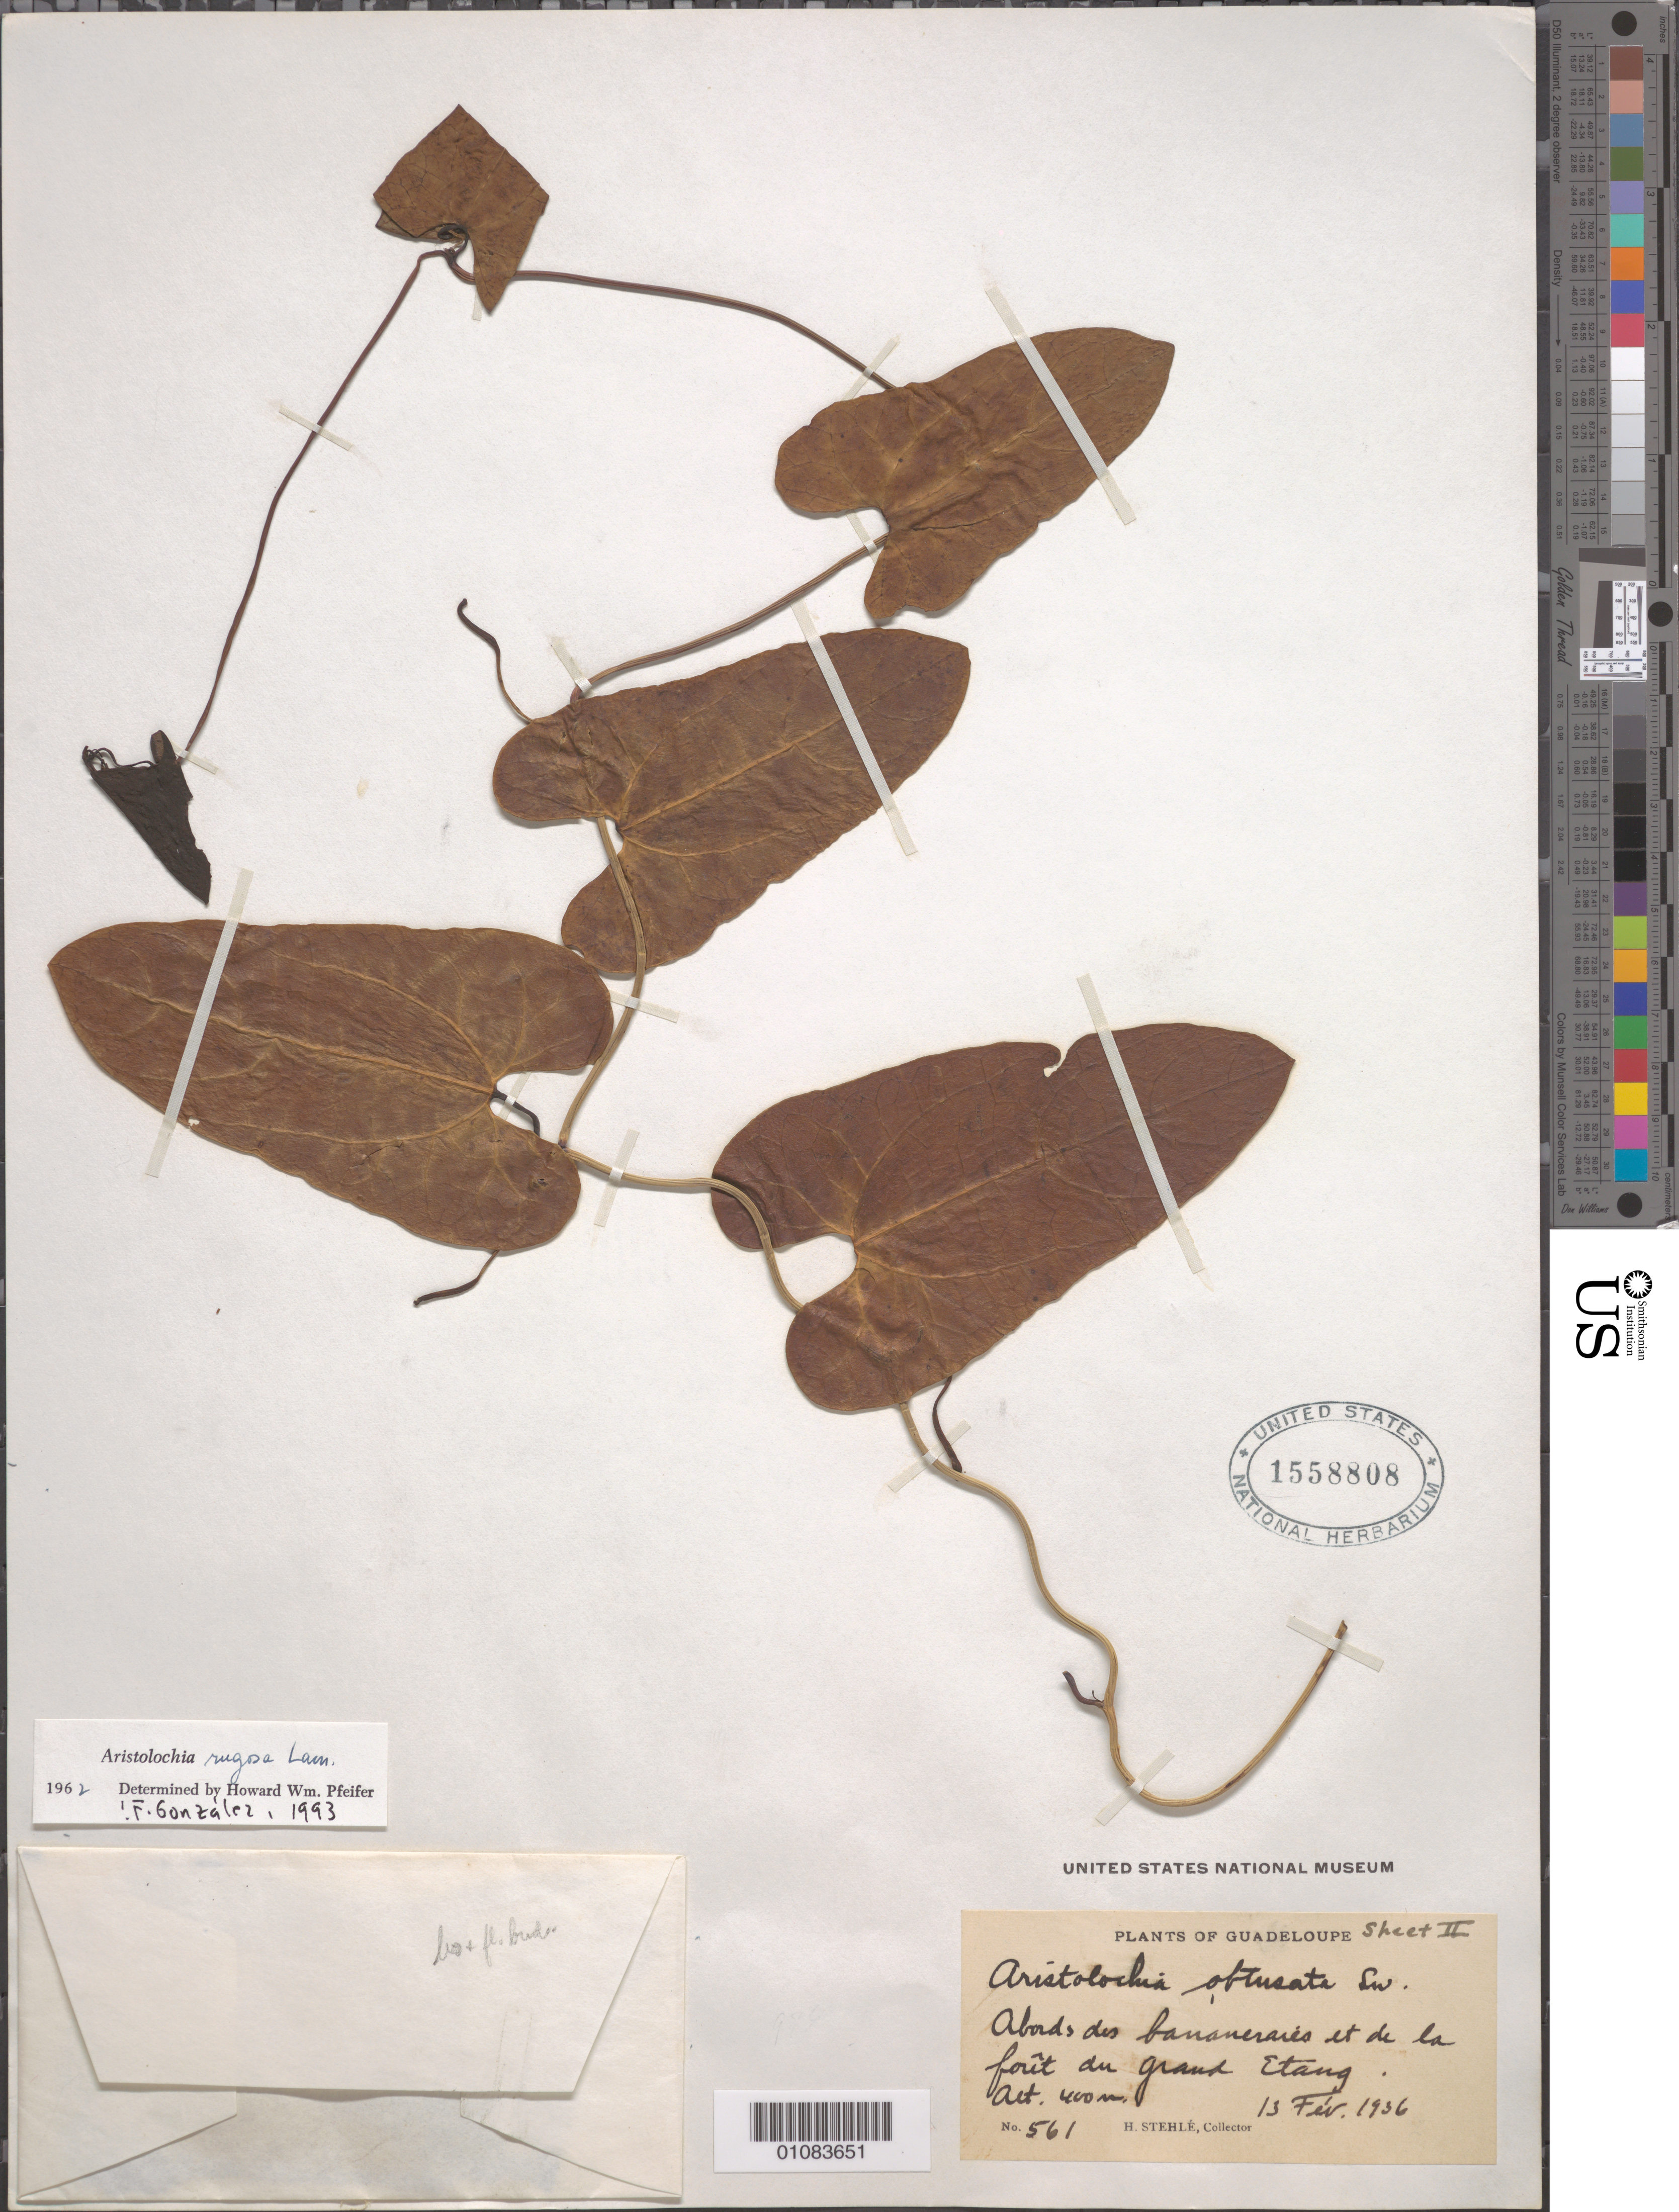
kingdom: Plantae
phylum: Tracheophyta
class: Magnoliopsida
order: Piperales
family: Aristolochiaceae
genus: Aristolochia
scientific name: Aristolochia rugosa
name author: Lam.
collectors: H. Stehlé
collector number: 561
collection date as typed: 15 Feb 1936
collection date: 1936-02-15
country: Guadeloupe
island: Basse Terre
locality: Foret du Grand Etang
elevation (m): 450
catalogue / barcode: US 1558808